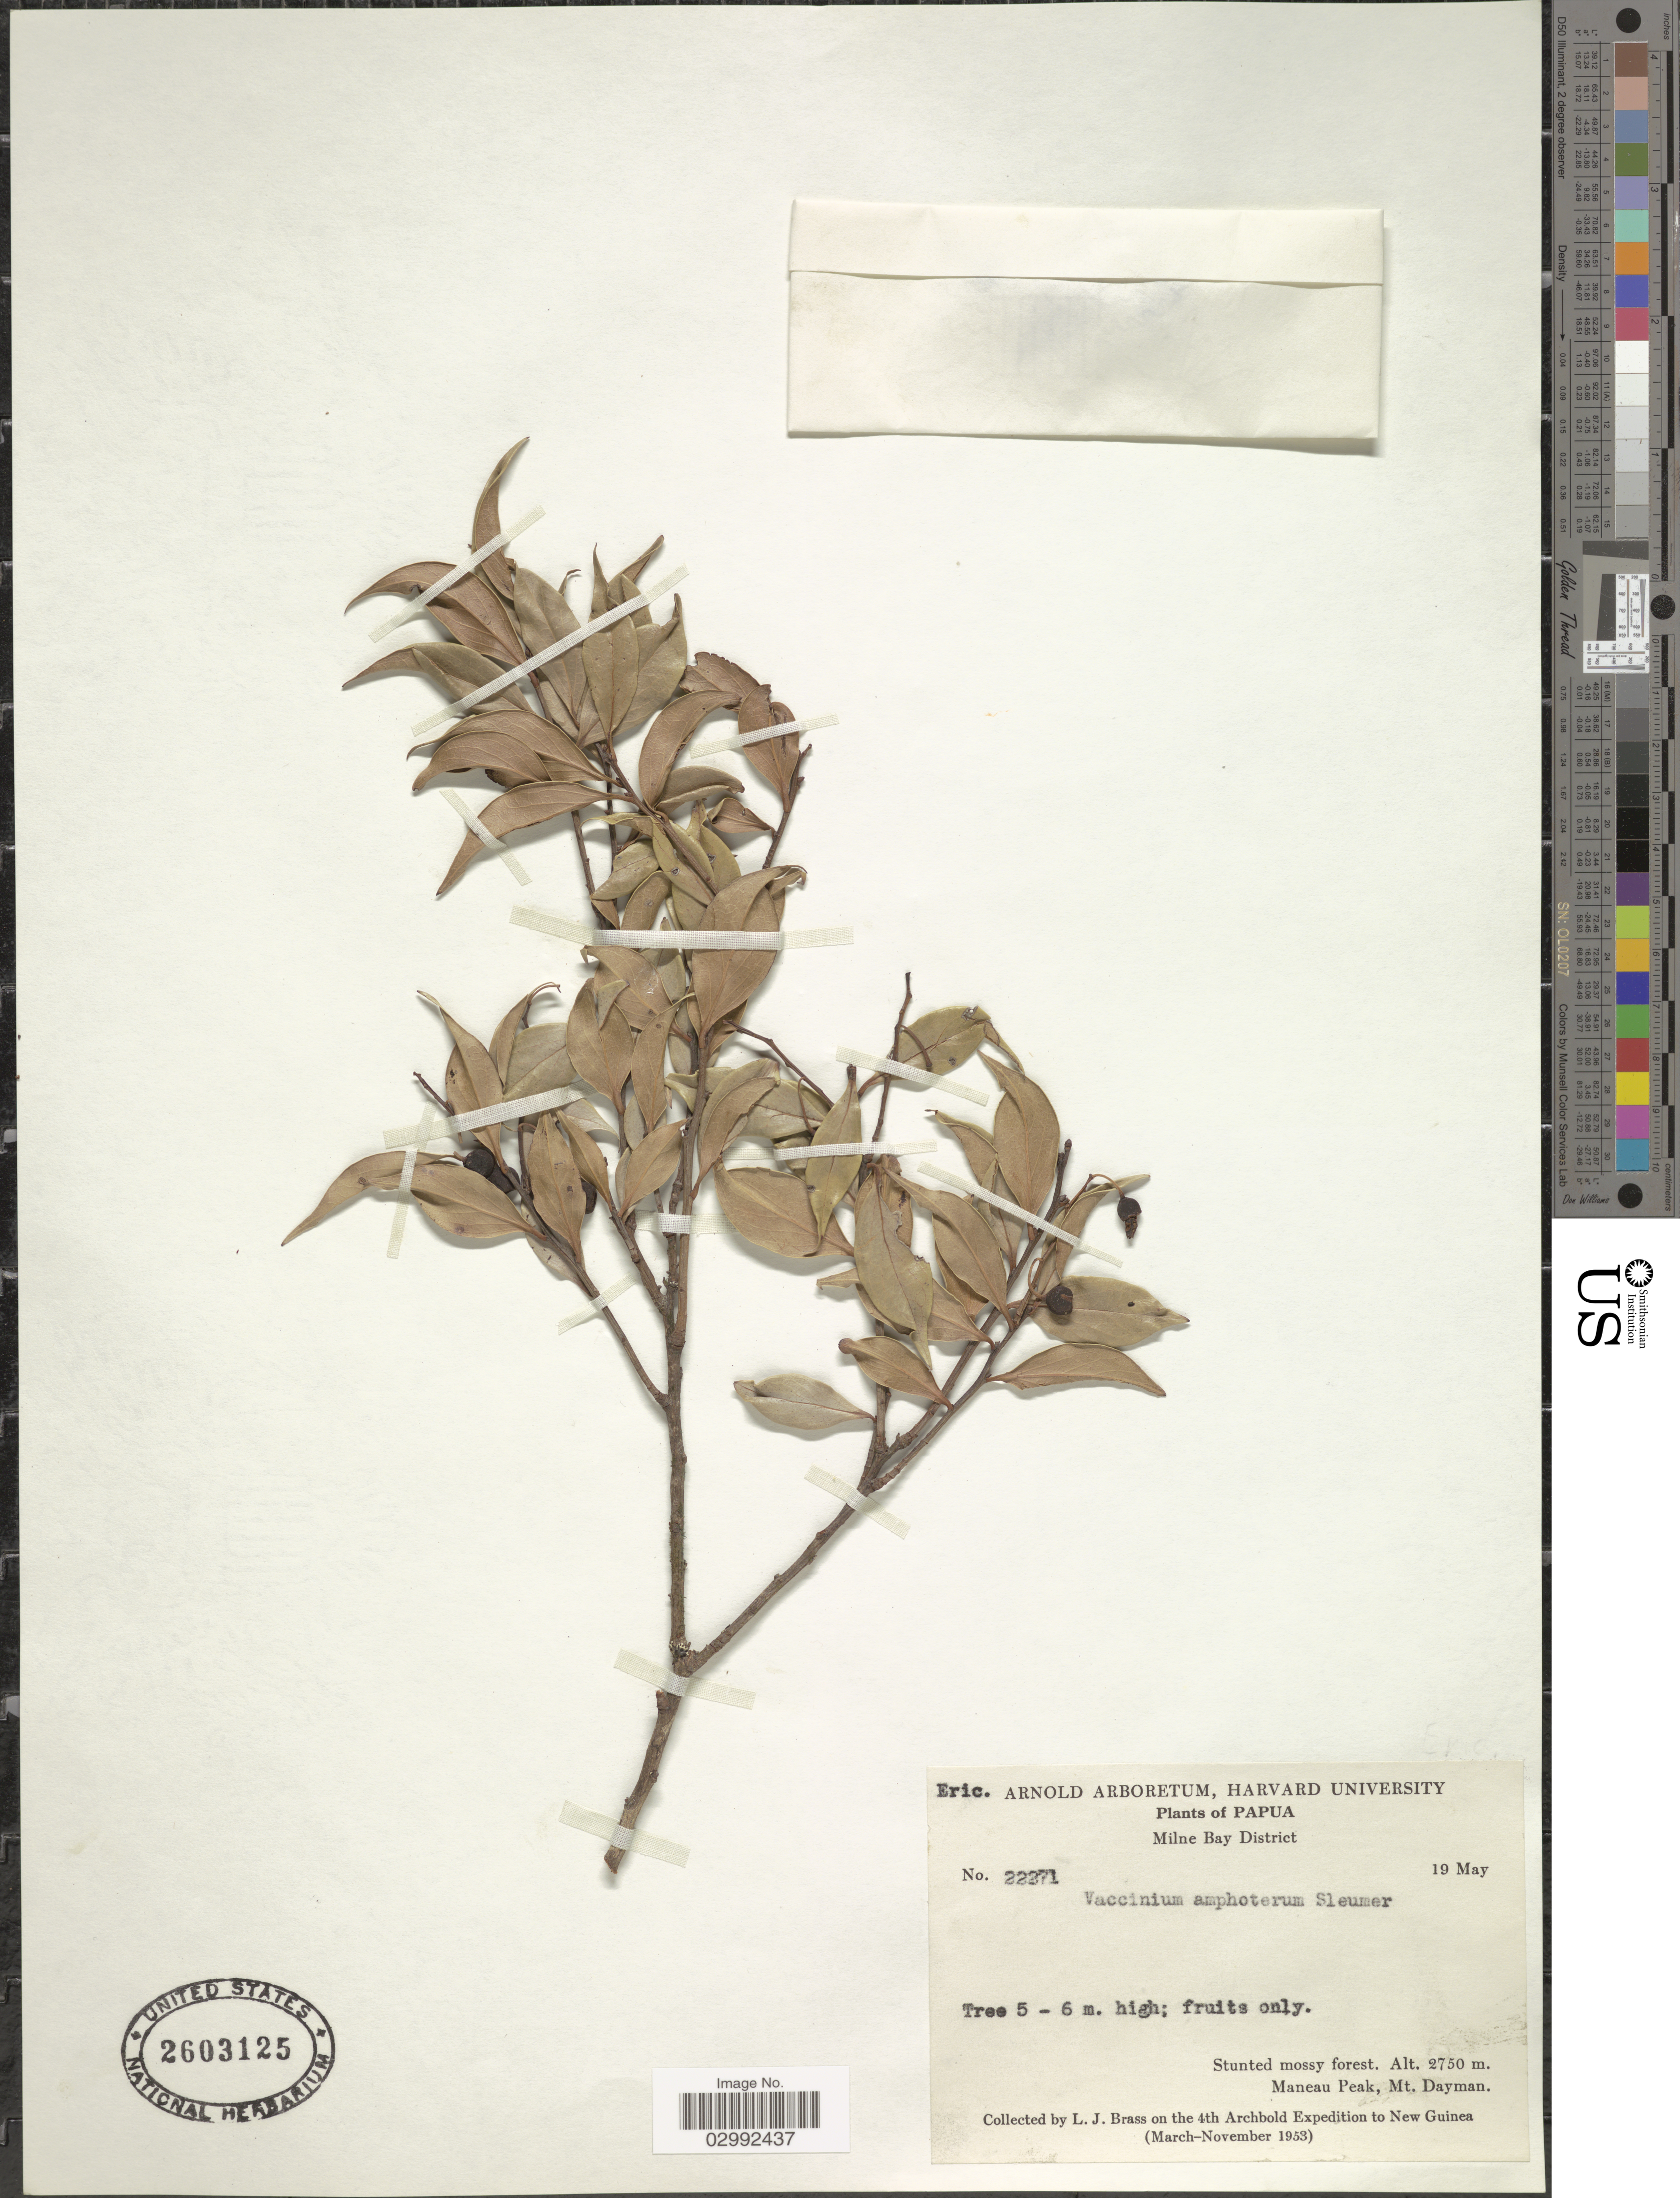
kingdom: Plantae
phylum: Tracheophyta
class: Magnoliopsida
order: Ericales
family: Ericaceae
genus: Vaccinium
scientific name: Vaccinium amphoterum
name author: Sleumer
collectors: L. J. Brass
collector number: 22271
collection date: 1953-05-19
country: Papua New Guinea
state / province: Milne Bay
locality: Papua, Milne Bay District, Stunted mossy forest, Maneau Peak, Mt. Dayman.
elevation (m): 2750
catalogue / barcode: US 2603125